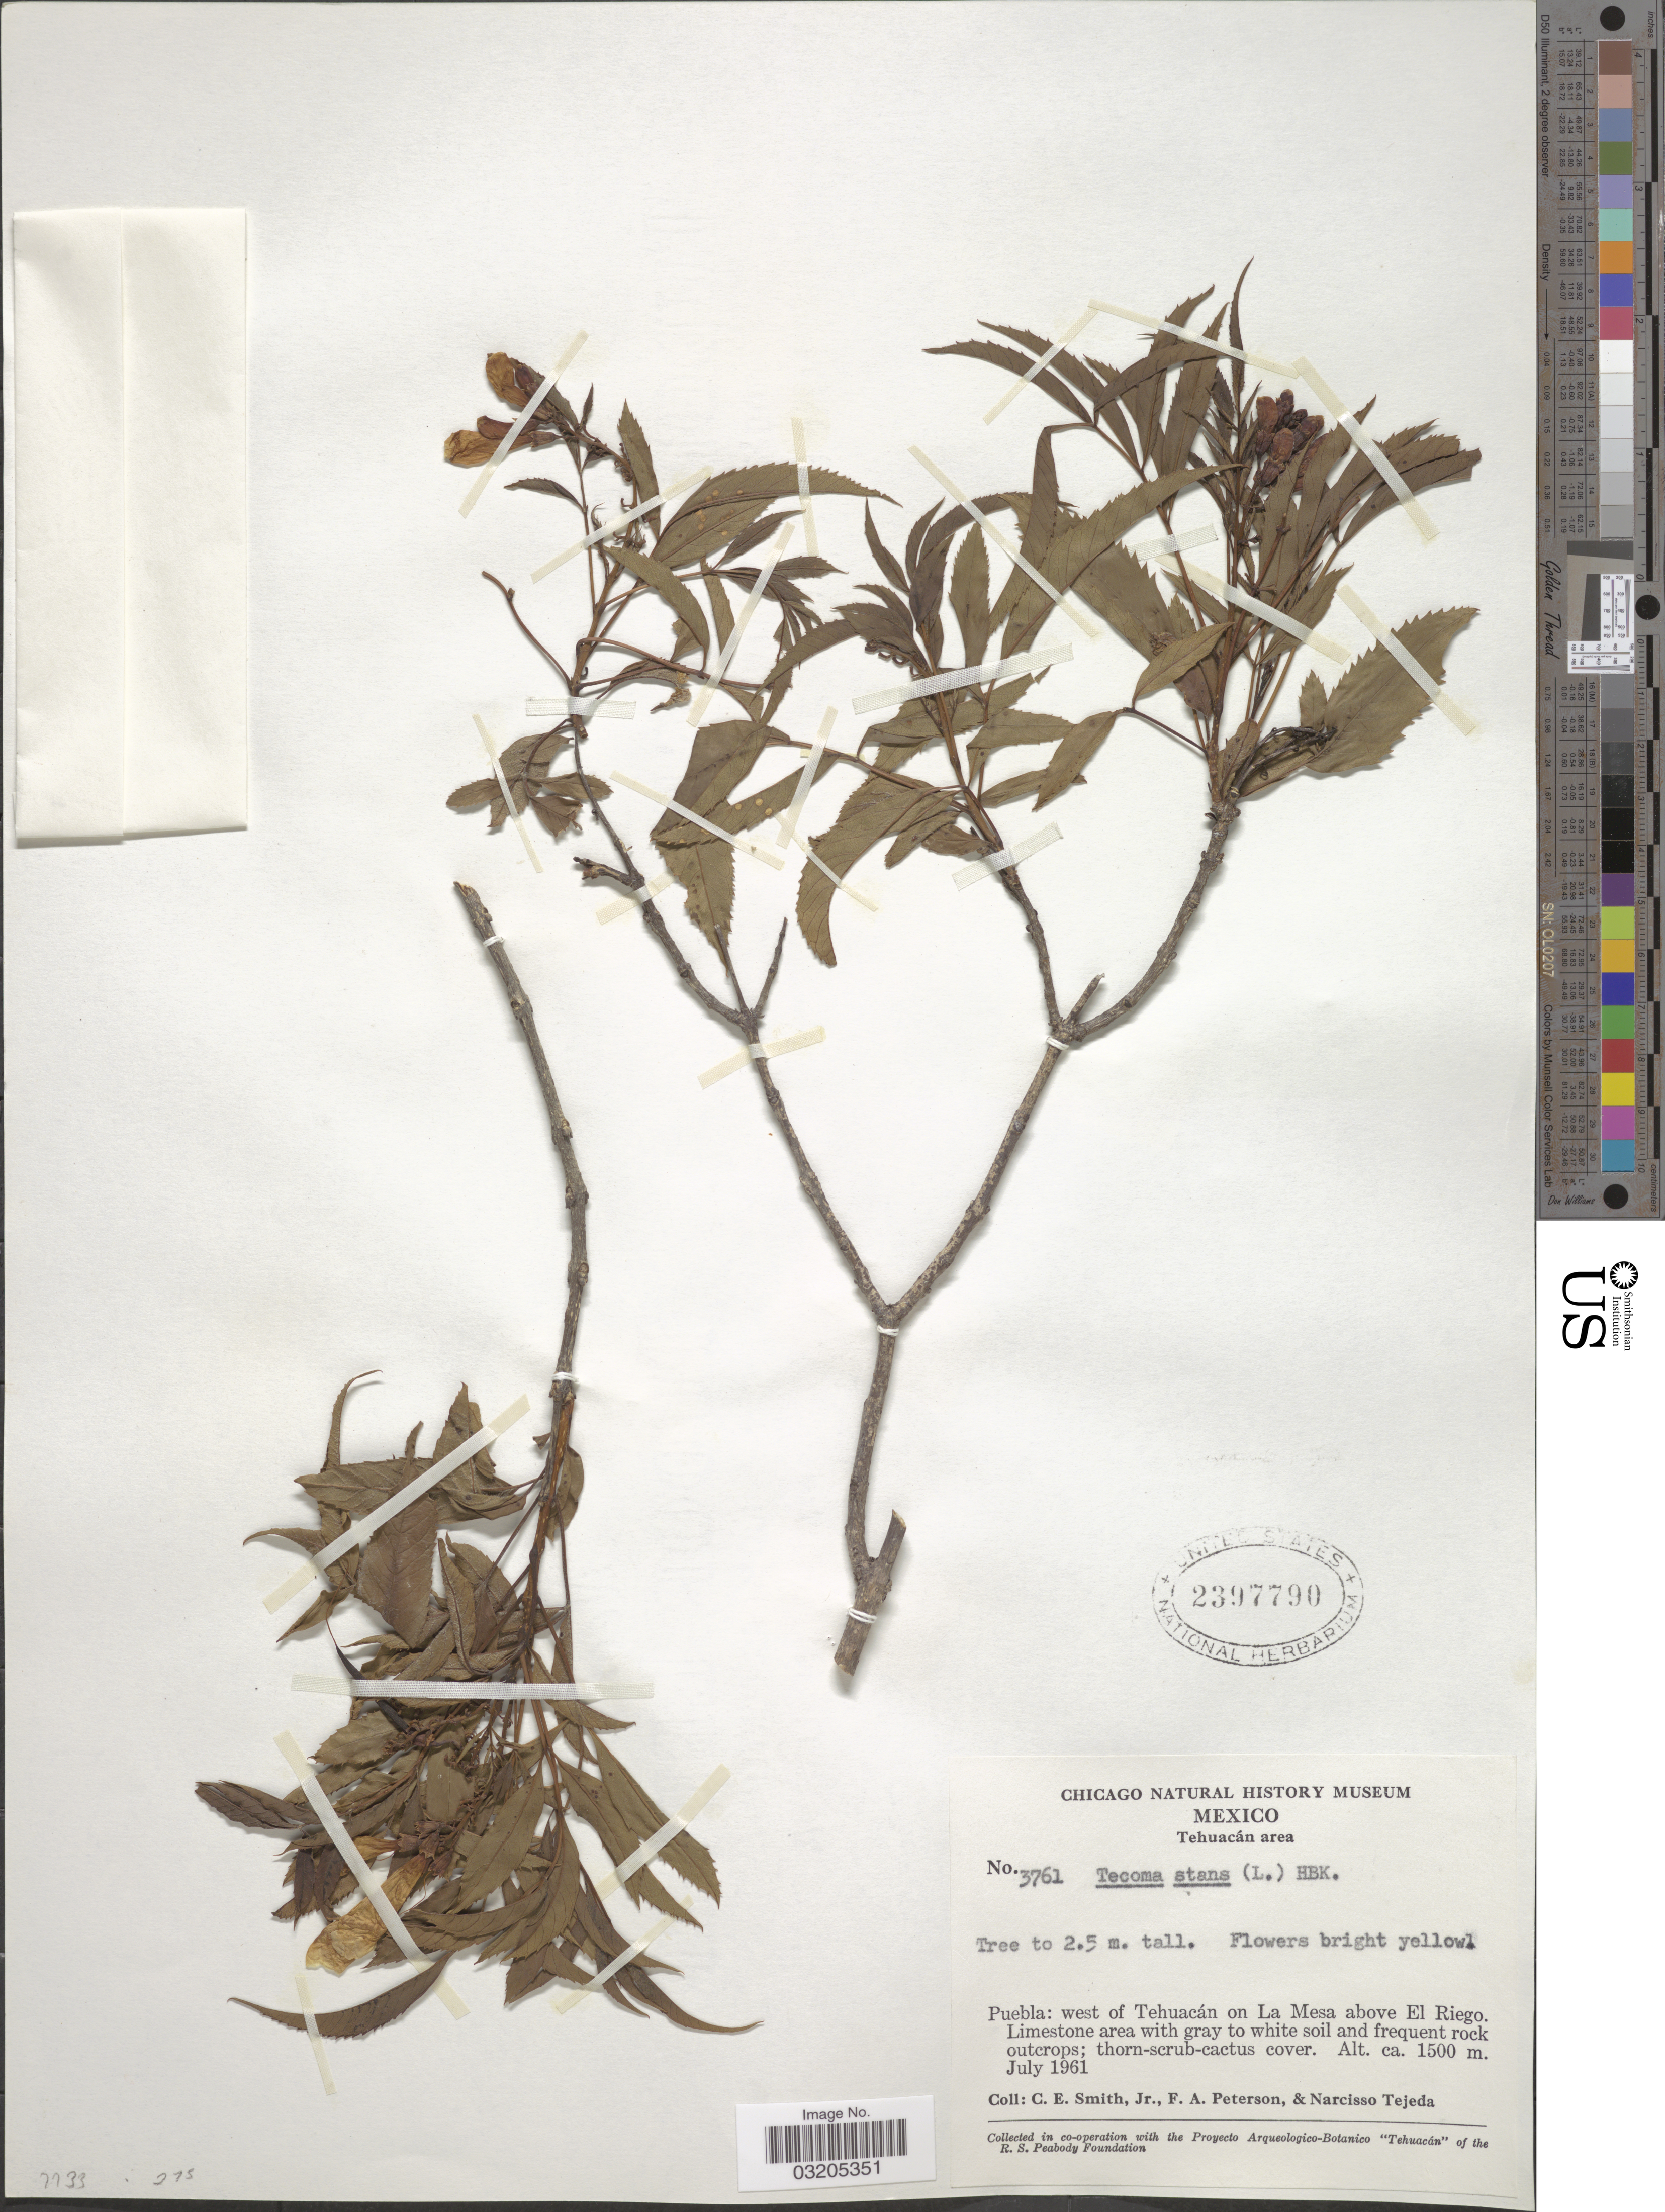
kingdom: Plantae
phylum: Tracheophyta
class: Magnoliopsida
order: Lamiales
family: Bignoniaceae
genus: Tecoma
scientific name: Tecoma stans var. stans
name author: (L.) Juss. ex Kunth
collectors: C. E. Smith Jr., F. A. Peterson & N. Tejeda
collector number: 3761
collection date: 1961-07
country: Mexico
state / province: Puebla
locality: Tehuacán area. West of Tehuacán on La Mesa above El Riego.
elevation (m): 1500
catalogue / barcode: US 2397790